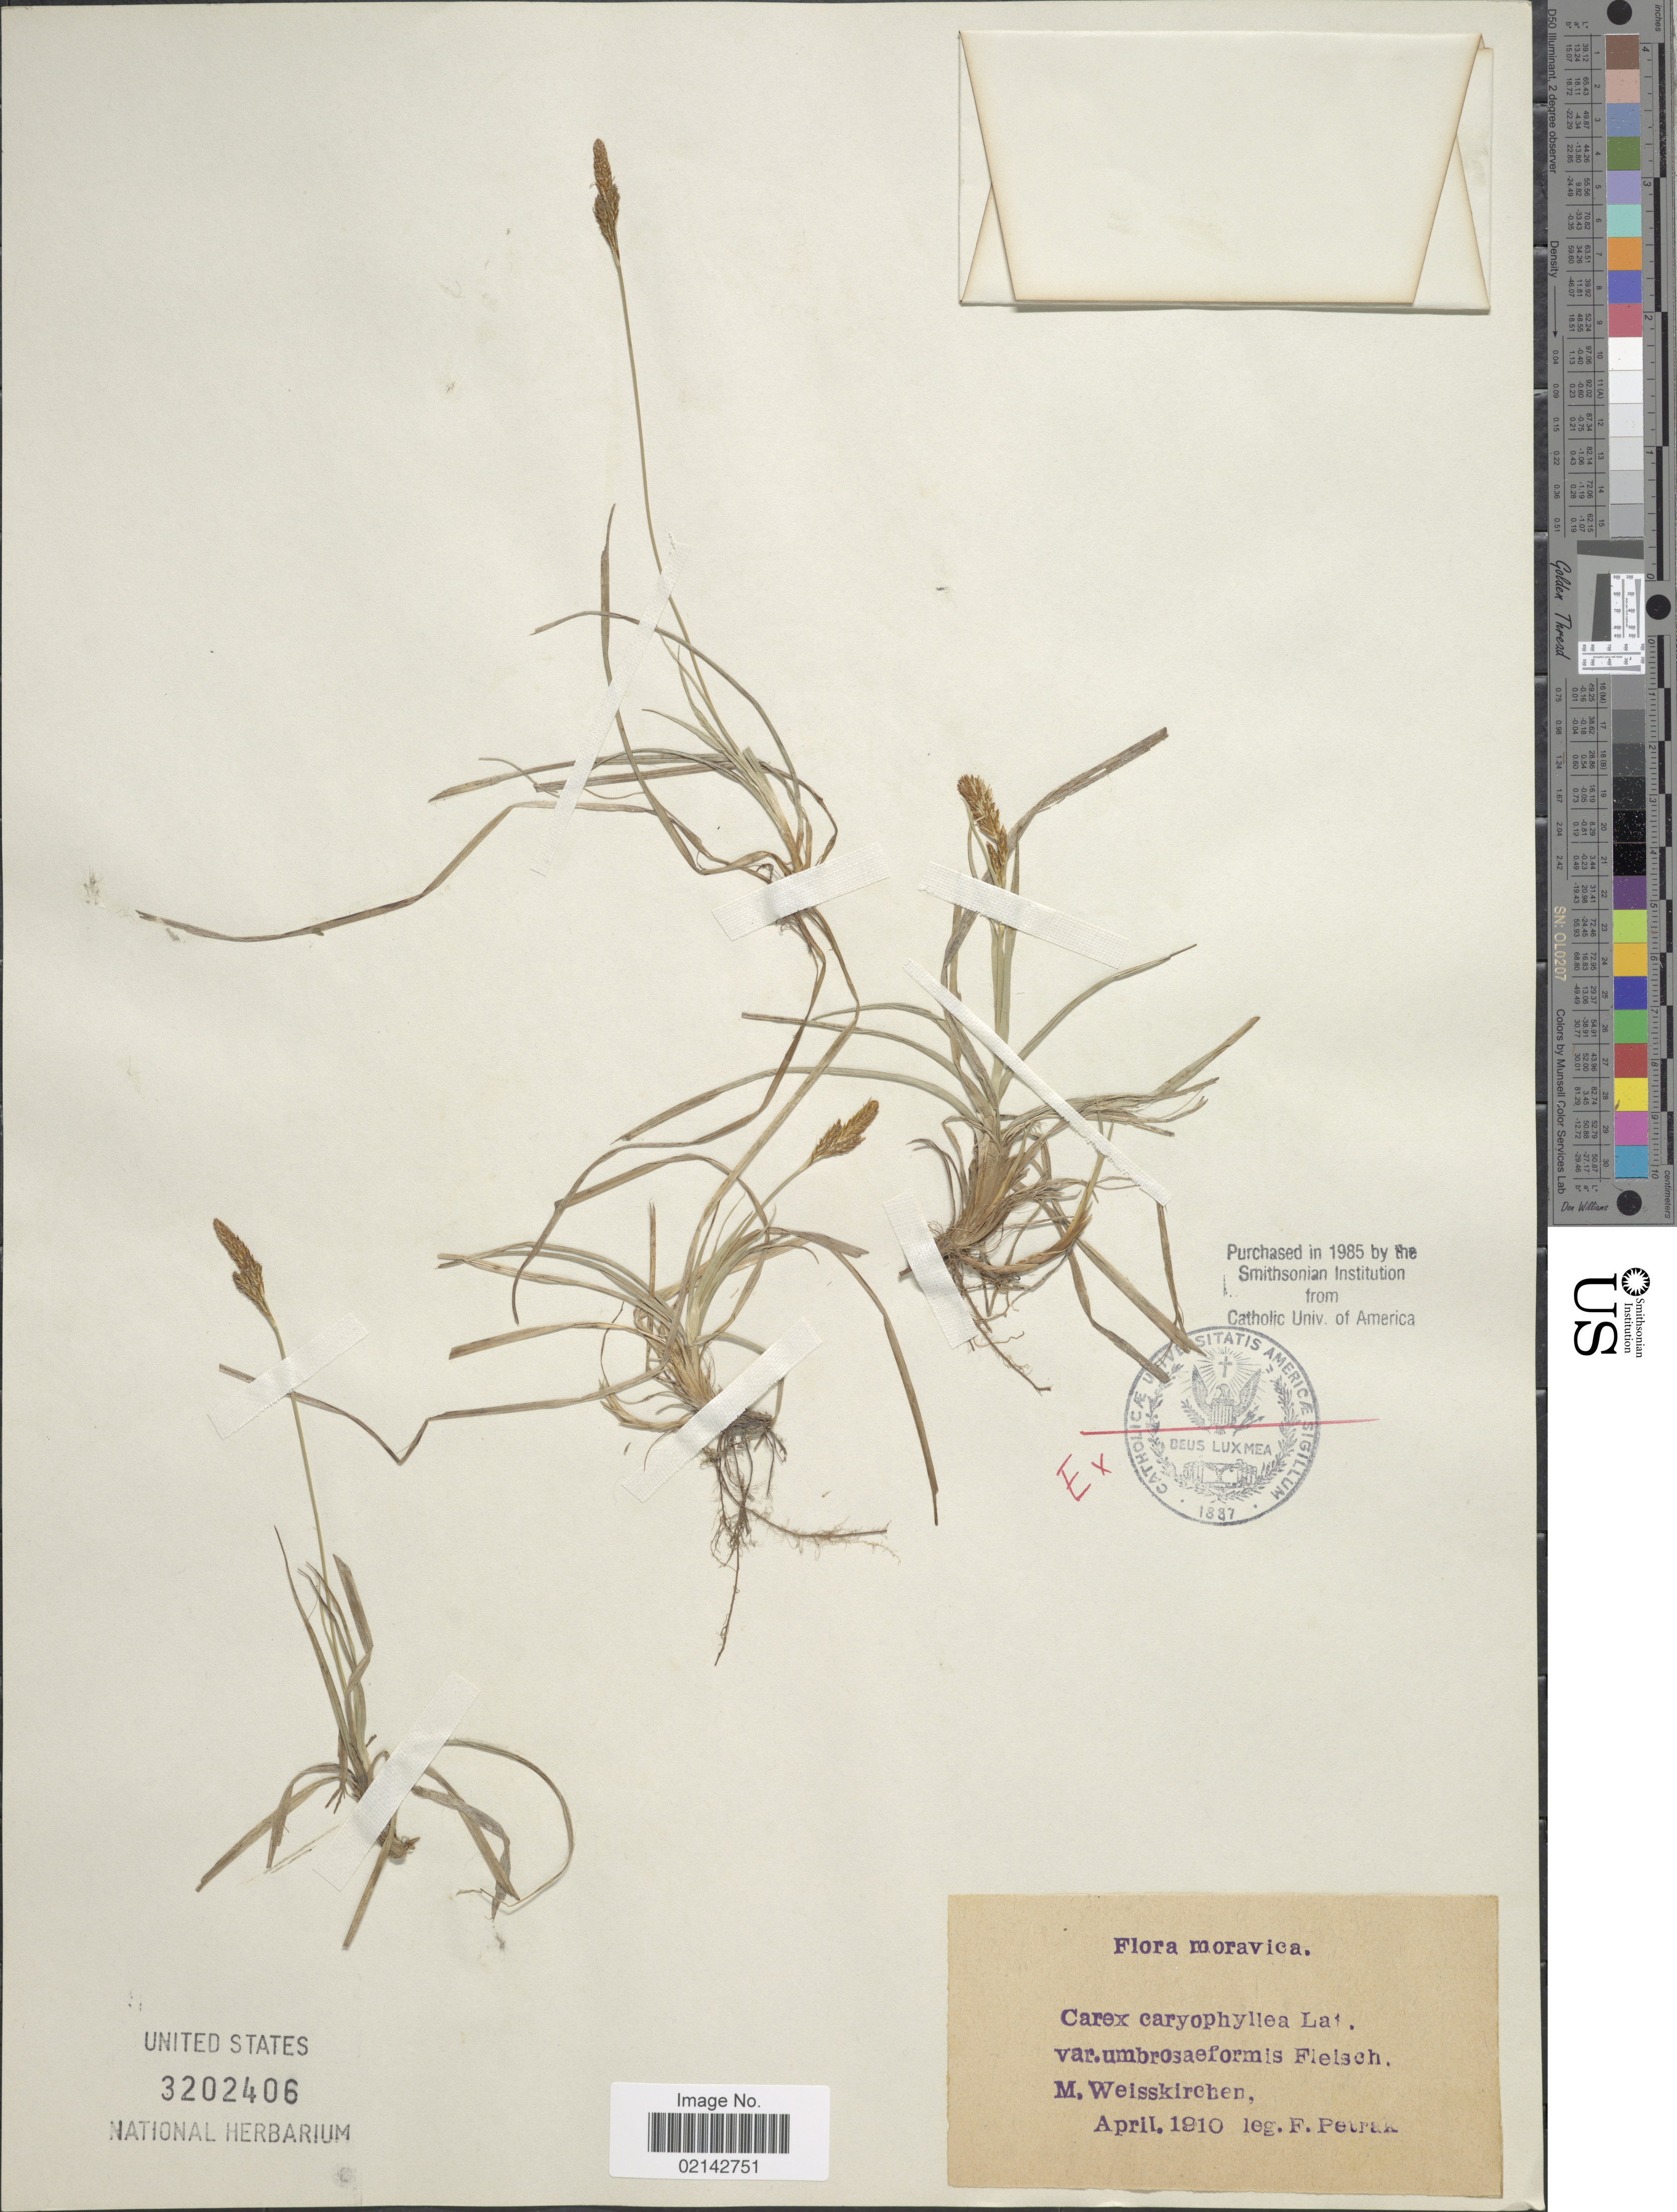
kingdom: Plantae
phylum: Tracheophyta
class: Liliopsida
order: Poales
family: Cyperaceae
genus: Carex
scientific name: Carex caryophyllea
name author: Latourr.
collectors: F. Petrak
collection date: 1910-04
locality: Moravica, M. Weisskirchen.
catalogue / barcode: US 3202406